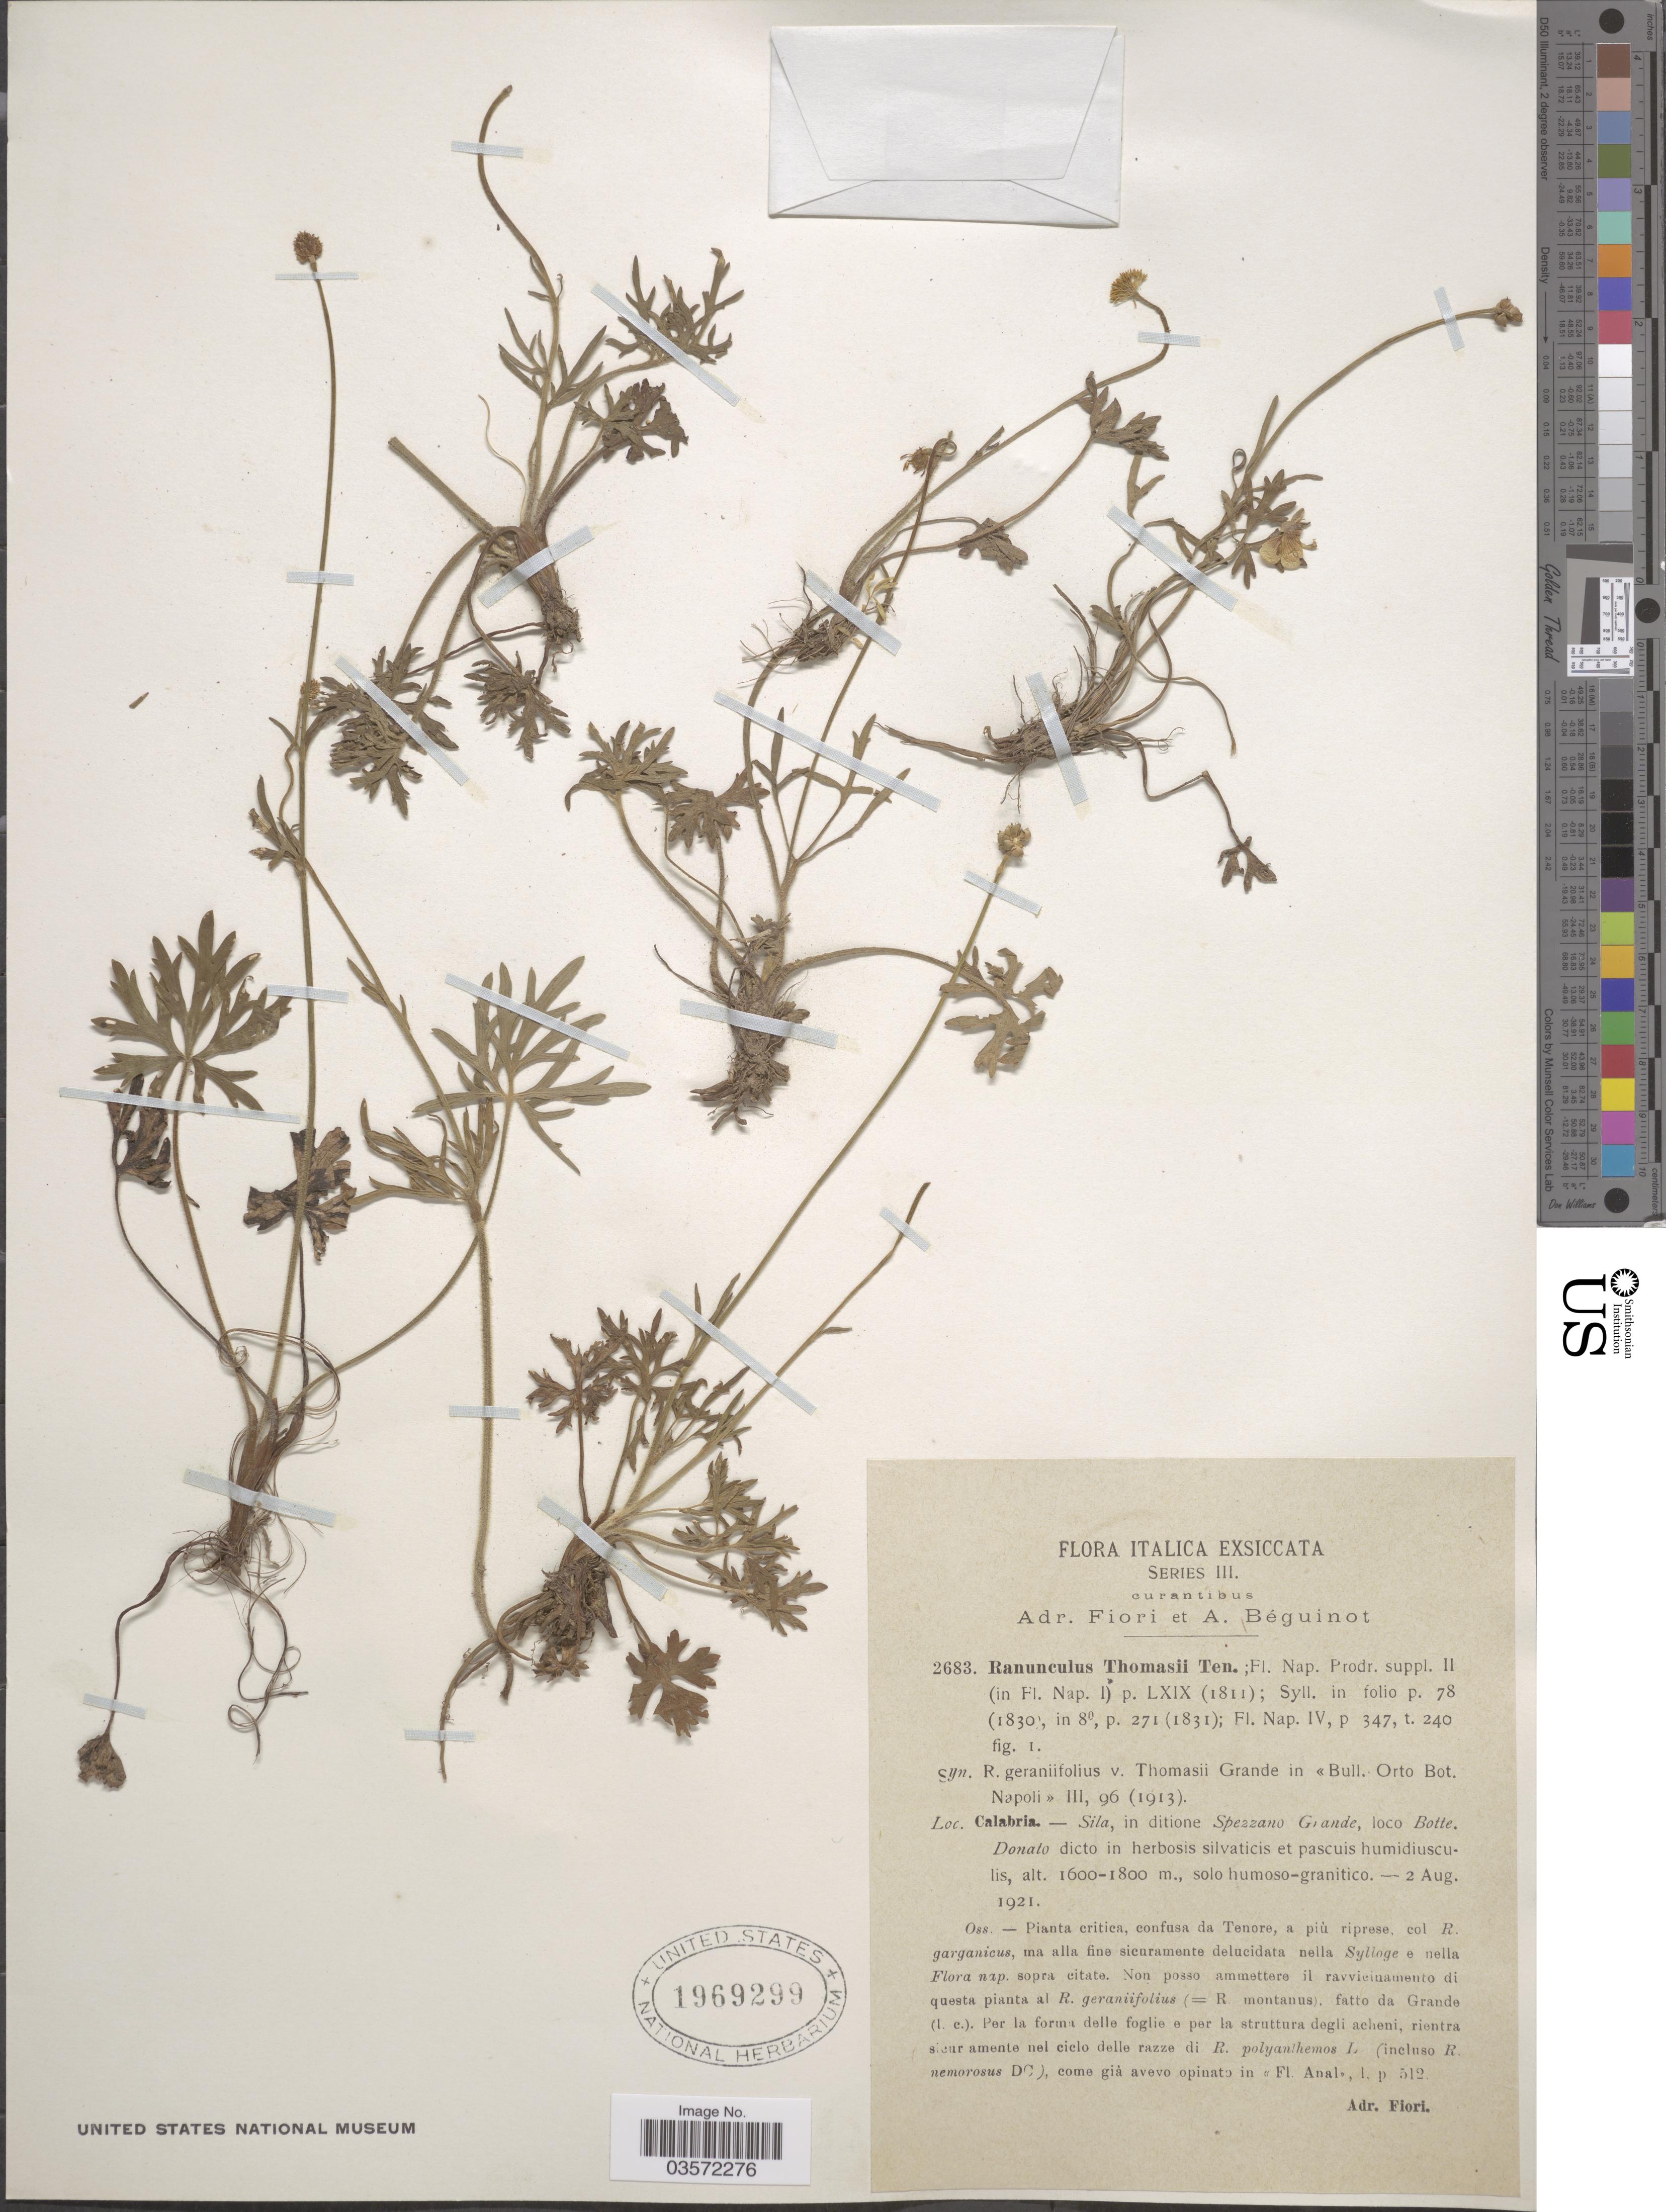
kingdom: Plantae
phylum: Tracheophyta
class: Magnoliopsida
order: Ranunculales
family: Ranunculaceae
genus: Ranunculus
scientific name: Ranunculus thomasii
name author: Ten.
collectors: A. Fiori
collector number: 2683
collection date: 1921-08-02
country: Italy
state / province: Calabria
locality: Sila, in ditione Spezzano Grande, loco Botte, Donato dicto in herbosis silvaticis et pascuis humidiusculis.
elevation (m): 1600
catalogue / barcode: US 1969299